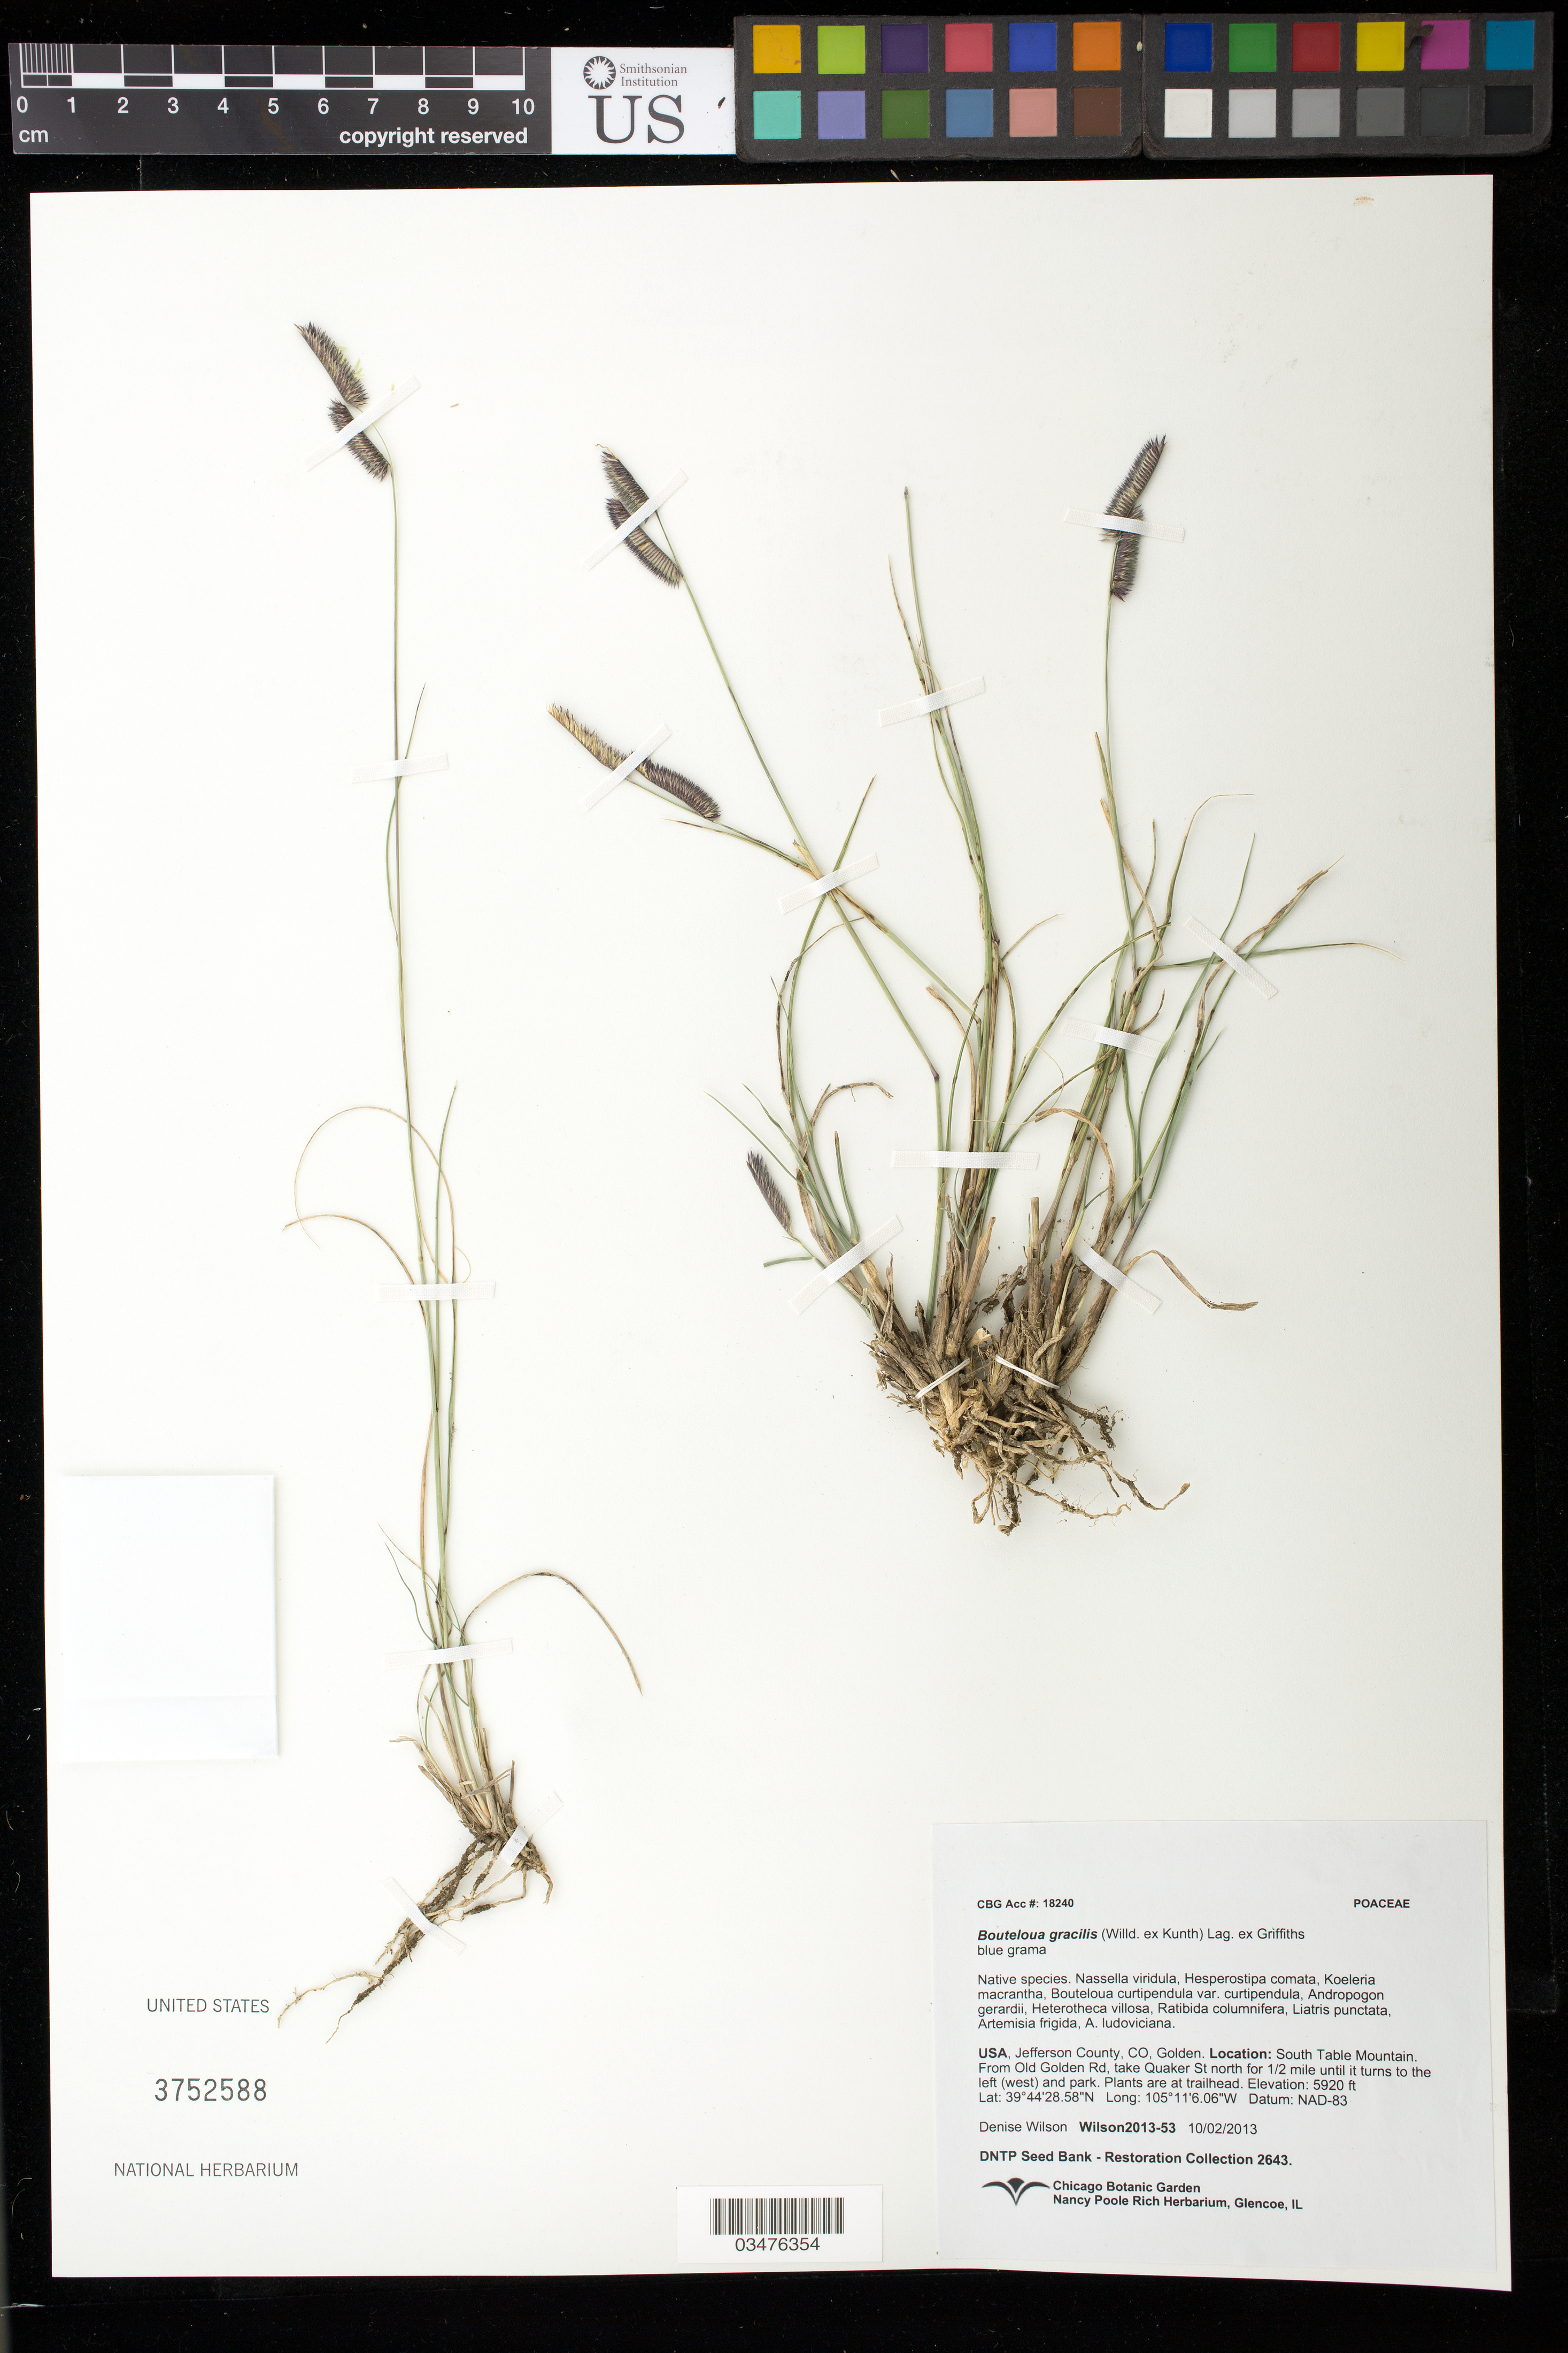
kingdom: Plantae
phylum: Tracheophyta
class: Liliopsida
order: Poales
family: Poaceae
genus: Bouteloua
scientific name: Bouteloua gracilis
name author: (Kunth) Lag. ex Griffiths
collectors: D. Wilson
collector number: Wilson2013-53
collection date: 2013-10-02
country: United States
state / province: Colorado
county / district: Jefferson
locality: South Table Mtn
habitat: With Liatris punctata, Artemisia frigida, Nassella virdula, ect.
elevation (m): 1804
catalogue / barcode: US 3752588